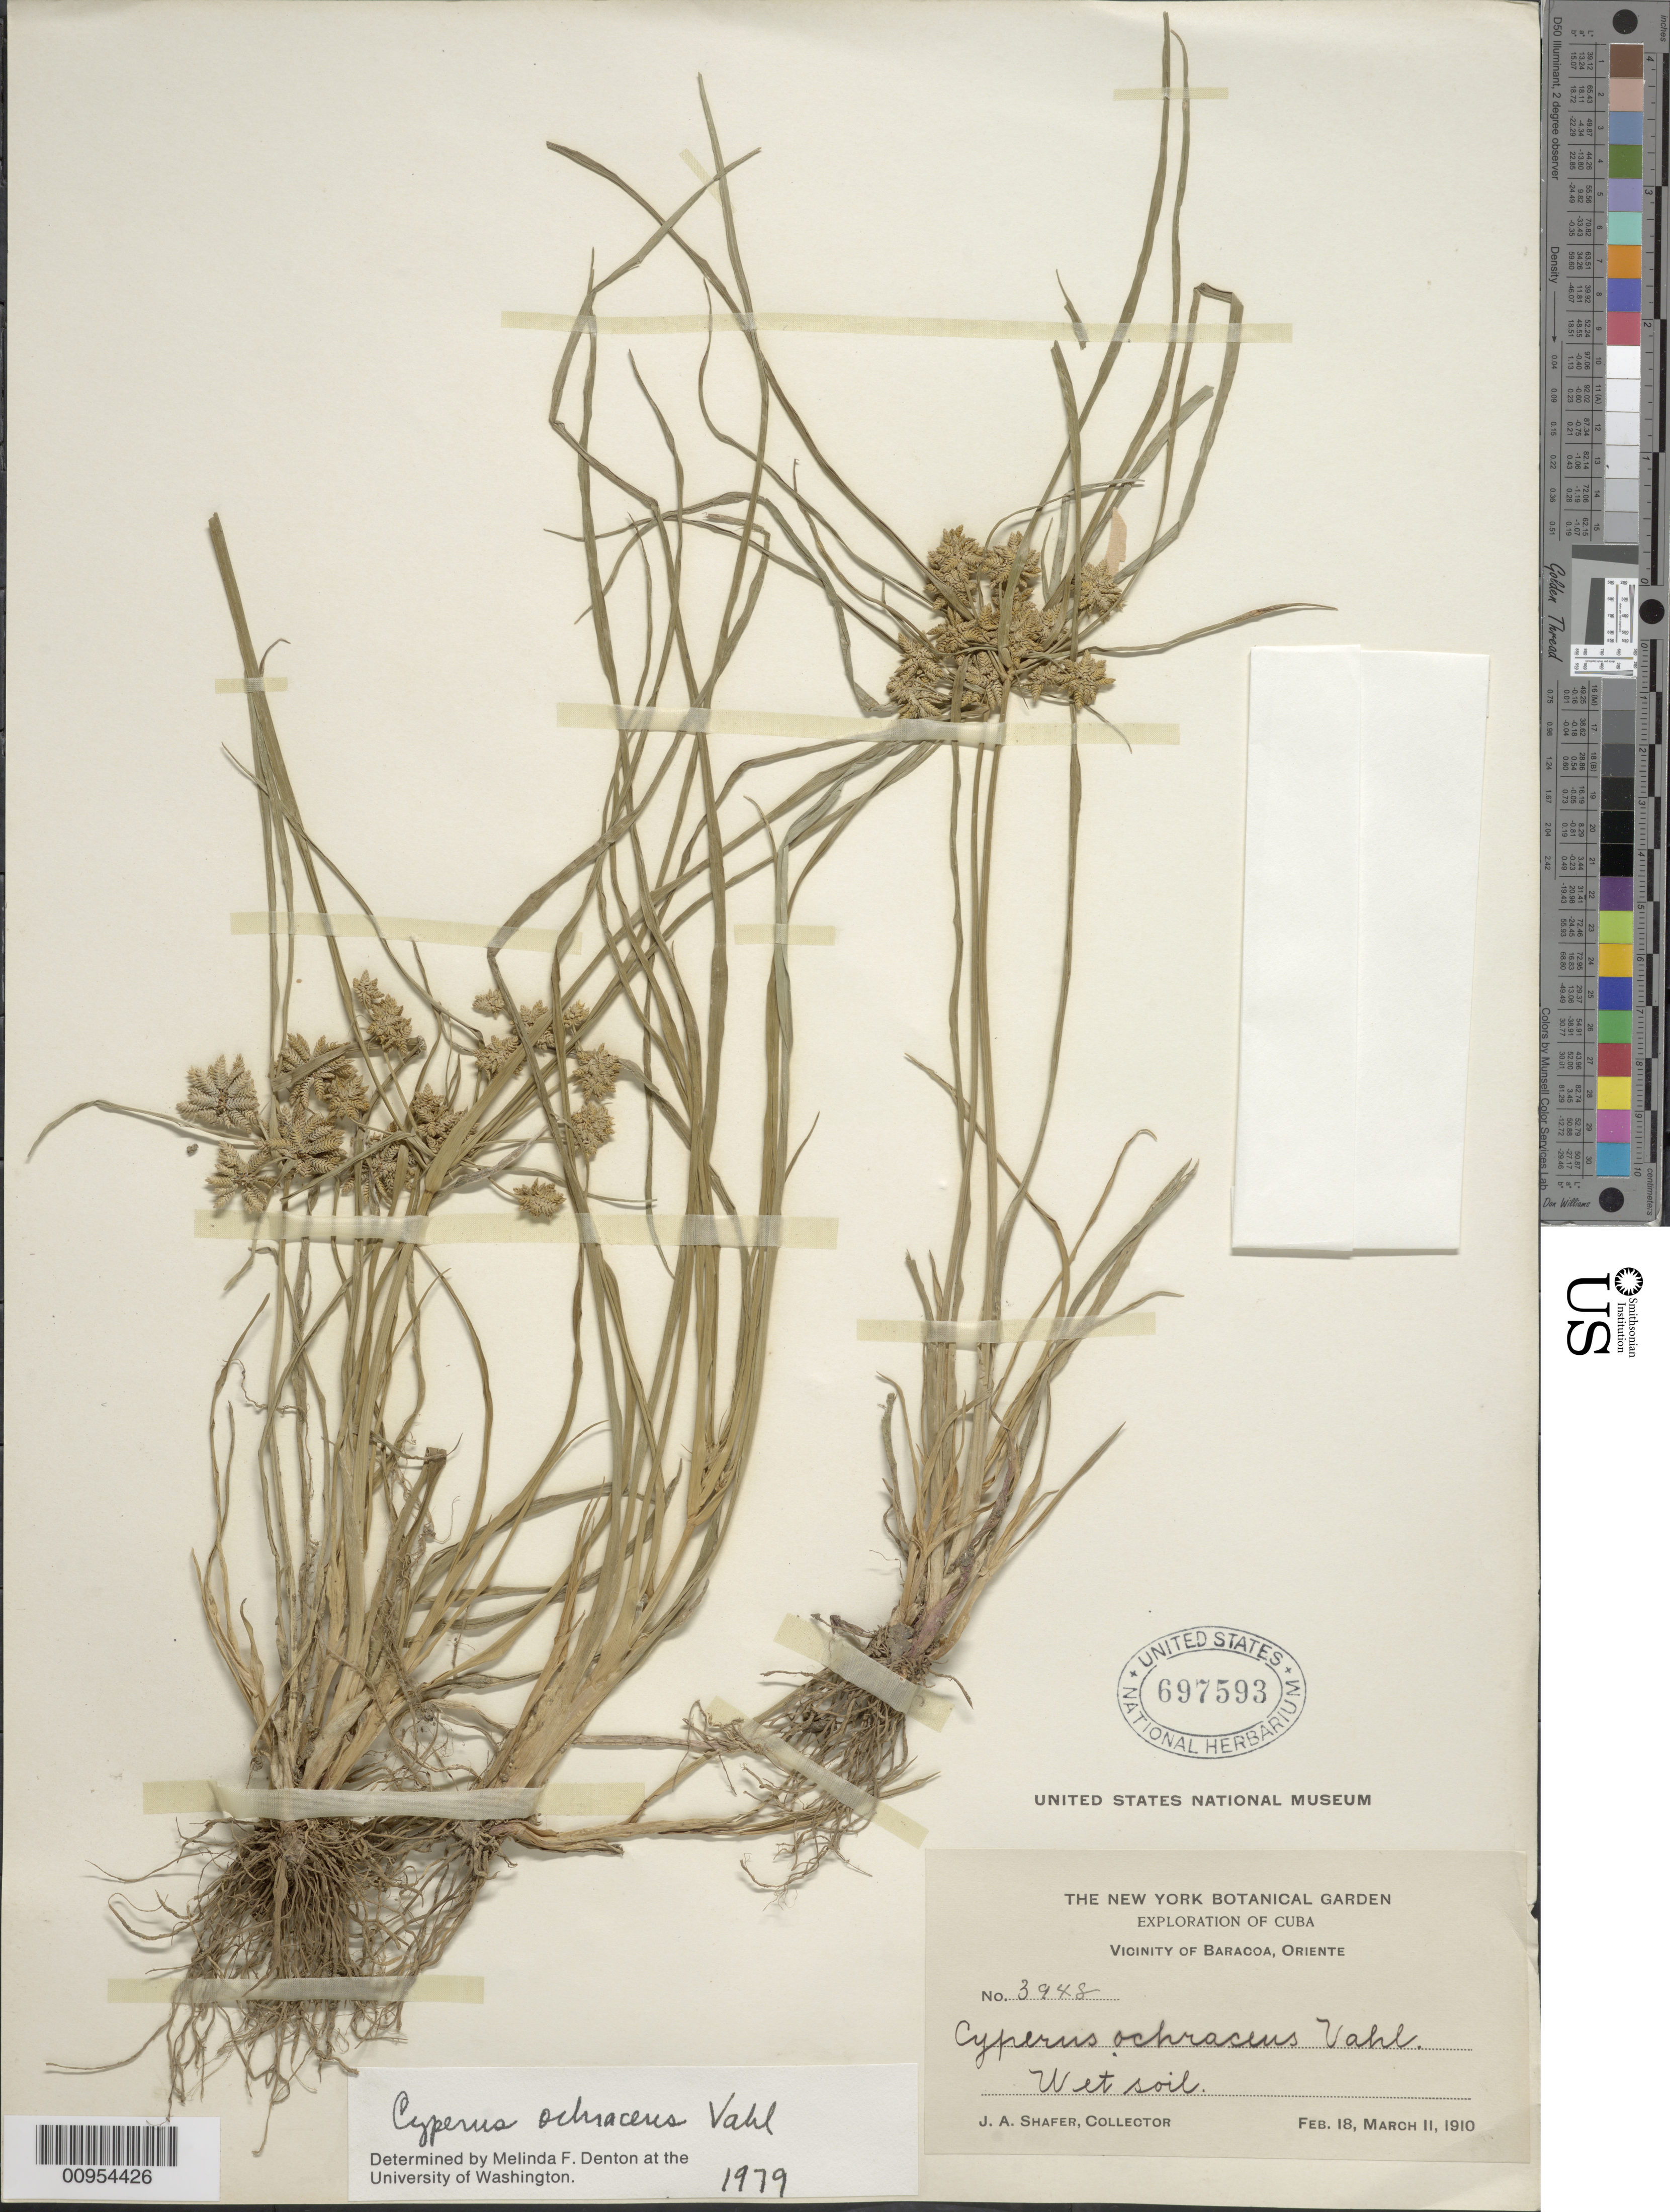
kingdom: Plantae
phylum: Tracheophyta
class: Liliopsida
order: Poales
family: Cyperaceae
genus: Cyperus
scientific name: Cyperus ochraceus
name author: Vahl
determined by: Denton, M. F.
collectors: J. A. Shafer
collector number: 3948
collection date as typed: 18 Feb 1910 to 11 Mar 1910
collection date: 1910-02-18/1910-03-11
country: Cuba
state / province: Guantanamo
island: Cuba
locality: Vicinity of Baracoa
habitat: Wet soil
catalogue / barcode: US 697593